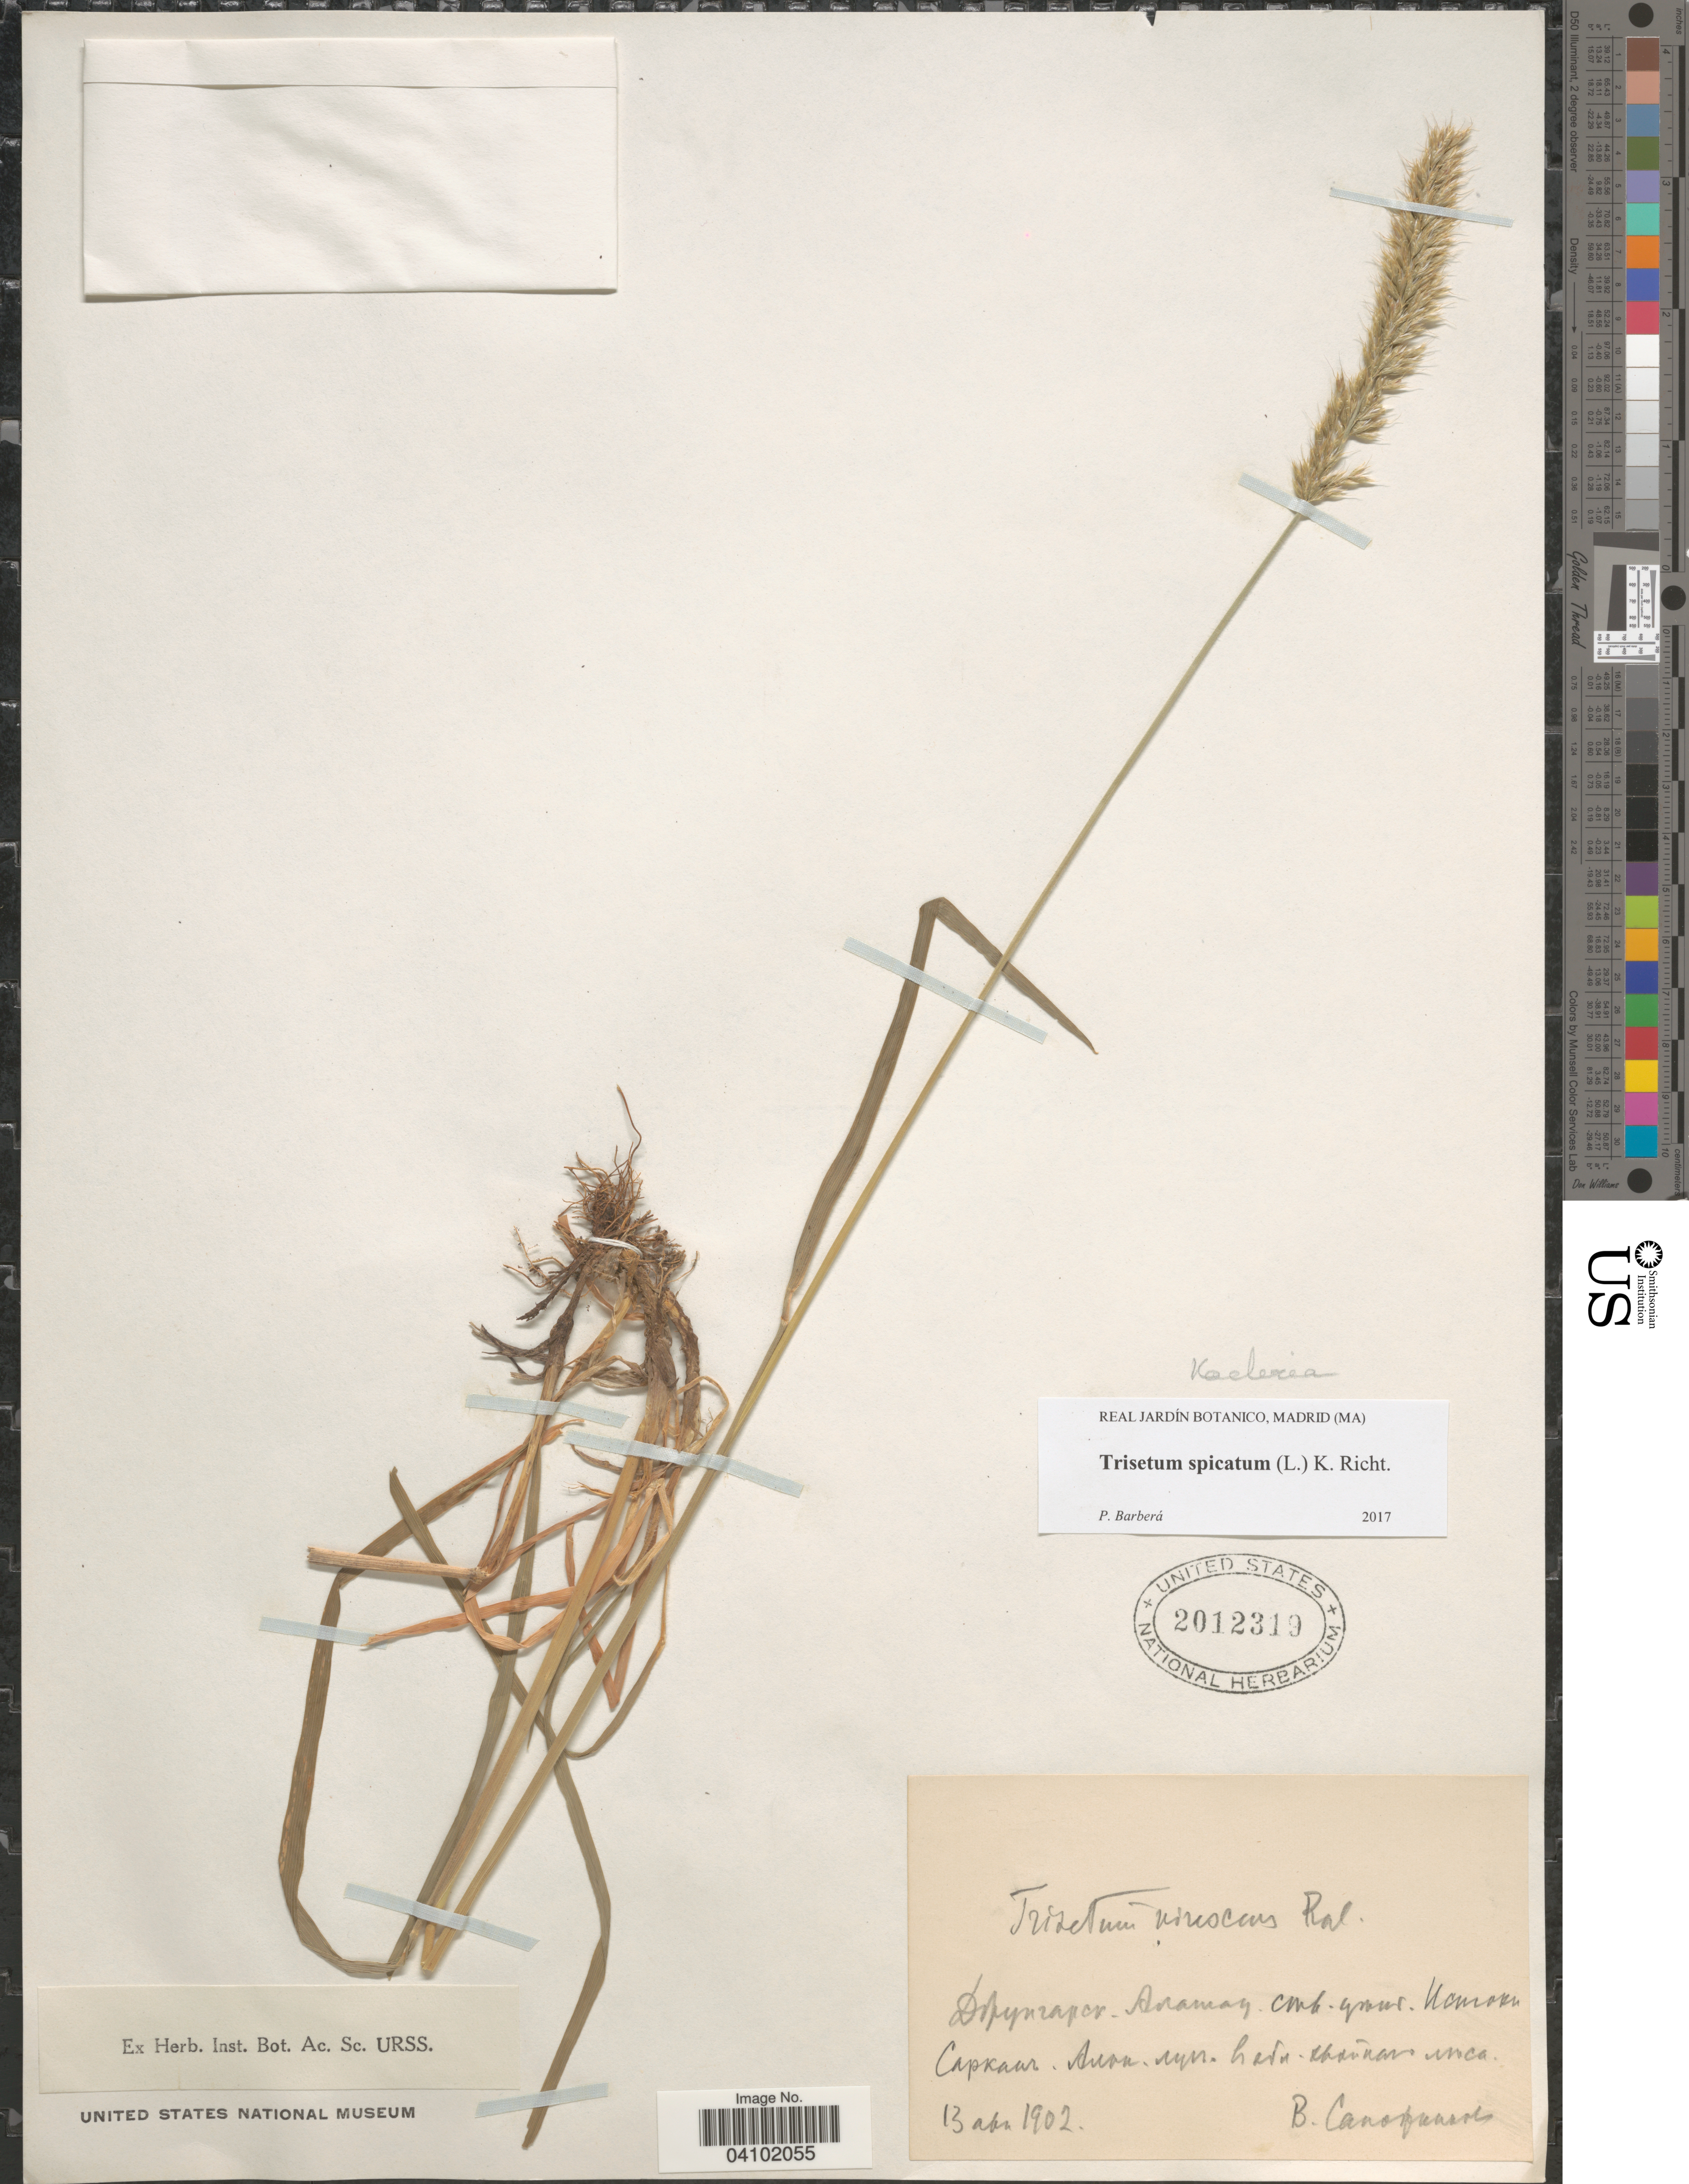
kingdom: Plantae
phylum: Tracheophyta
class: Liliopsida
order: Poales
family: Poaceae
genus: Koeleria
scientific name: Koeleria spicata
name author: (L.) Barberá et al.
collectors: V. Sapozhnikov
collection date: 1902-04-13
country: Kazakhstan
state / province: Almaty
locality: Dzhungarskiy Alatau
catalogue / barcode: US 2012319